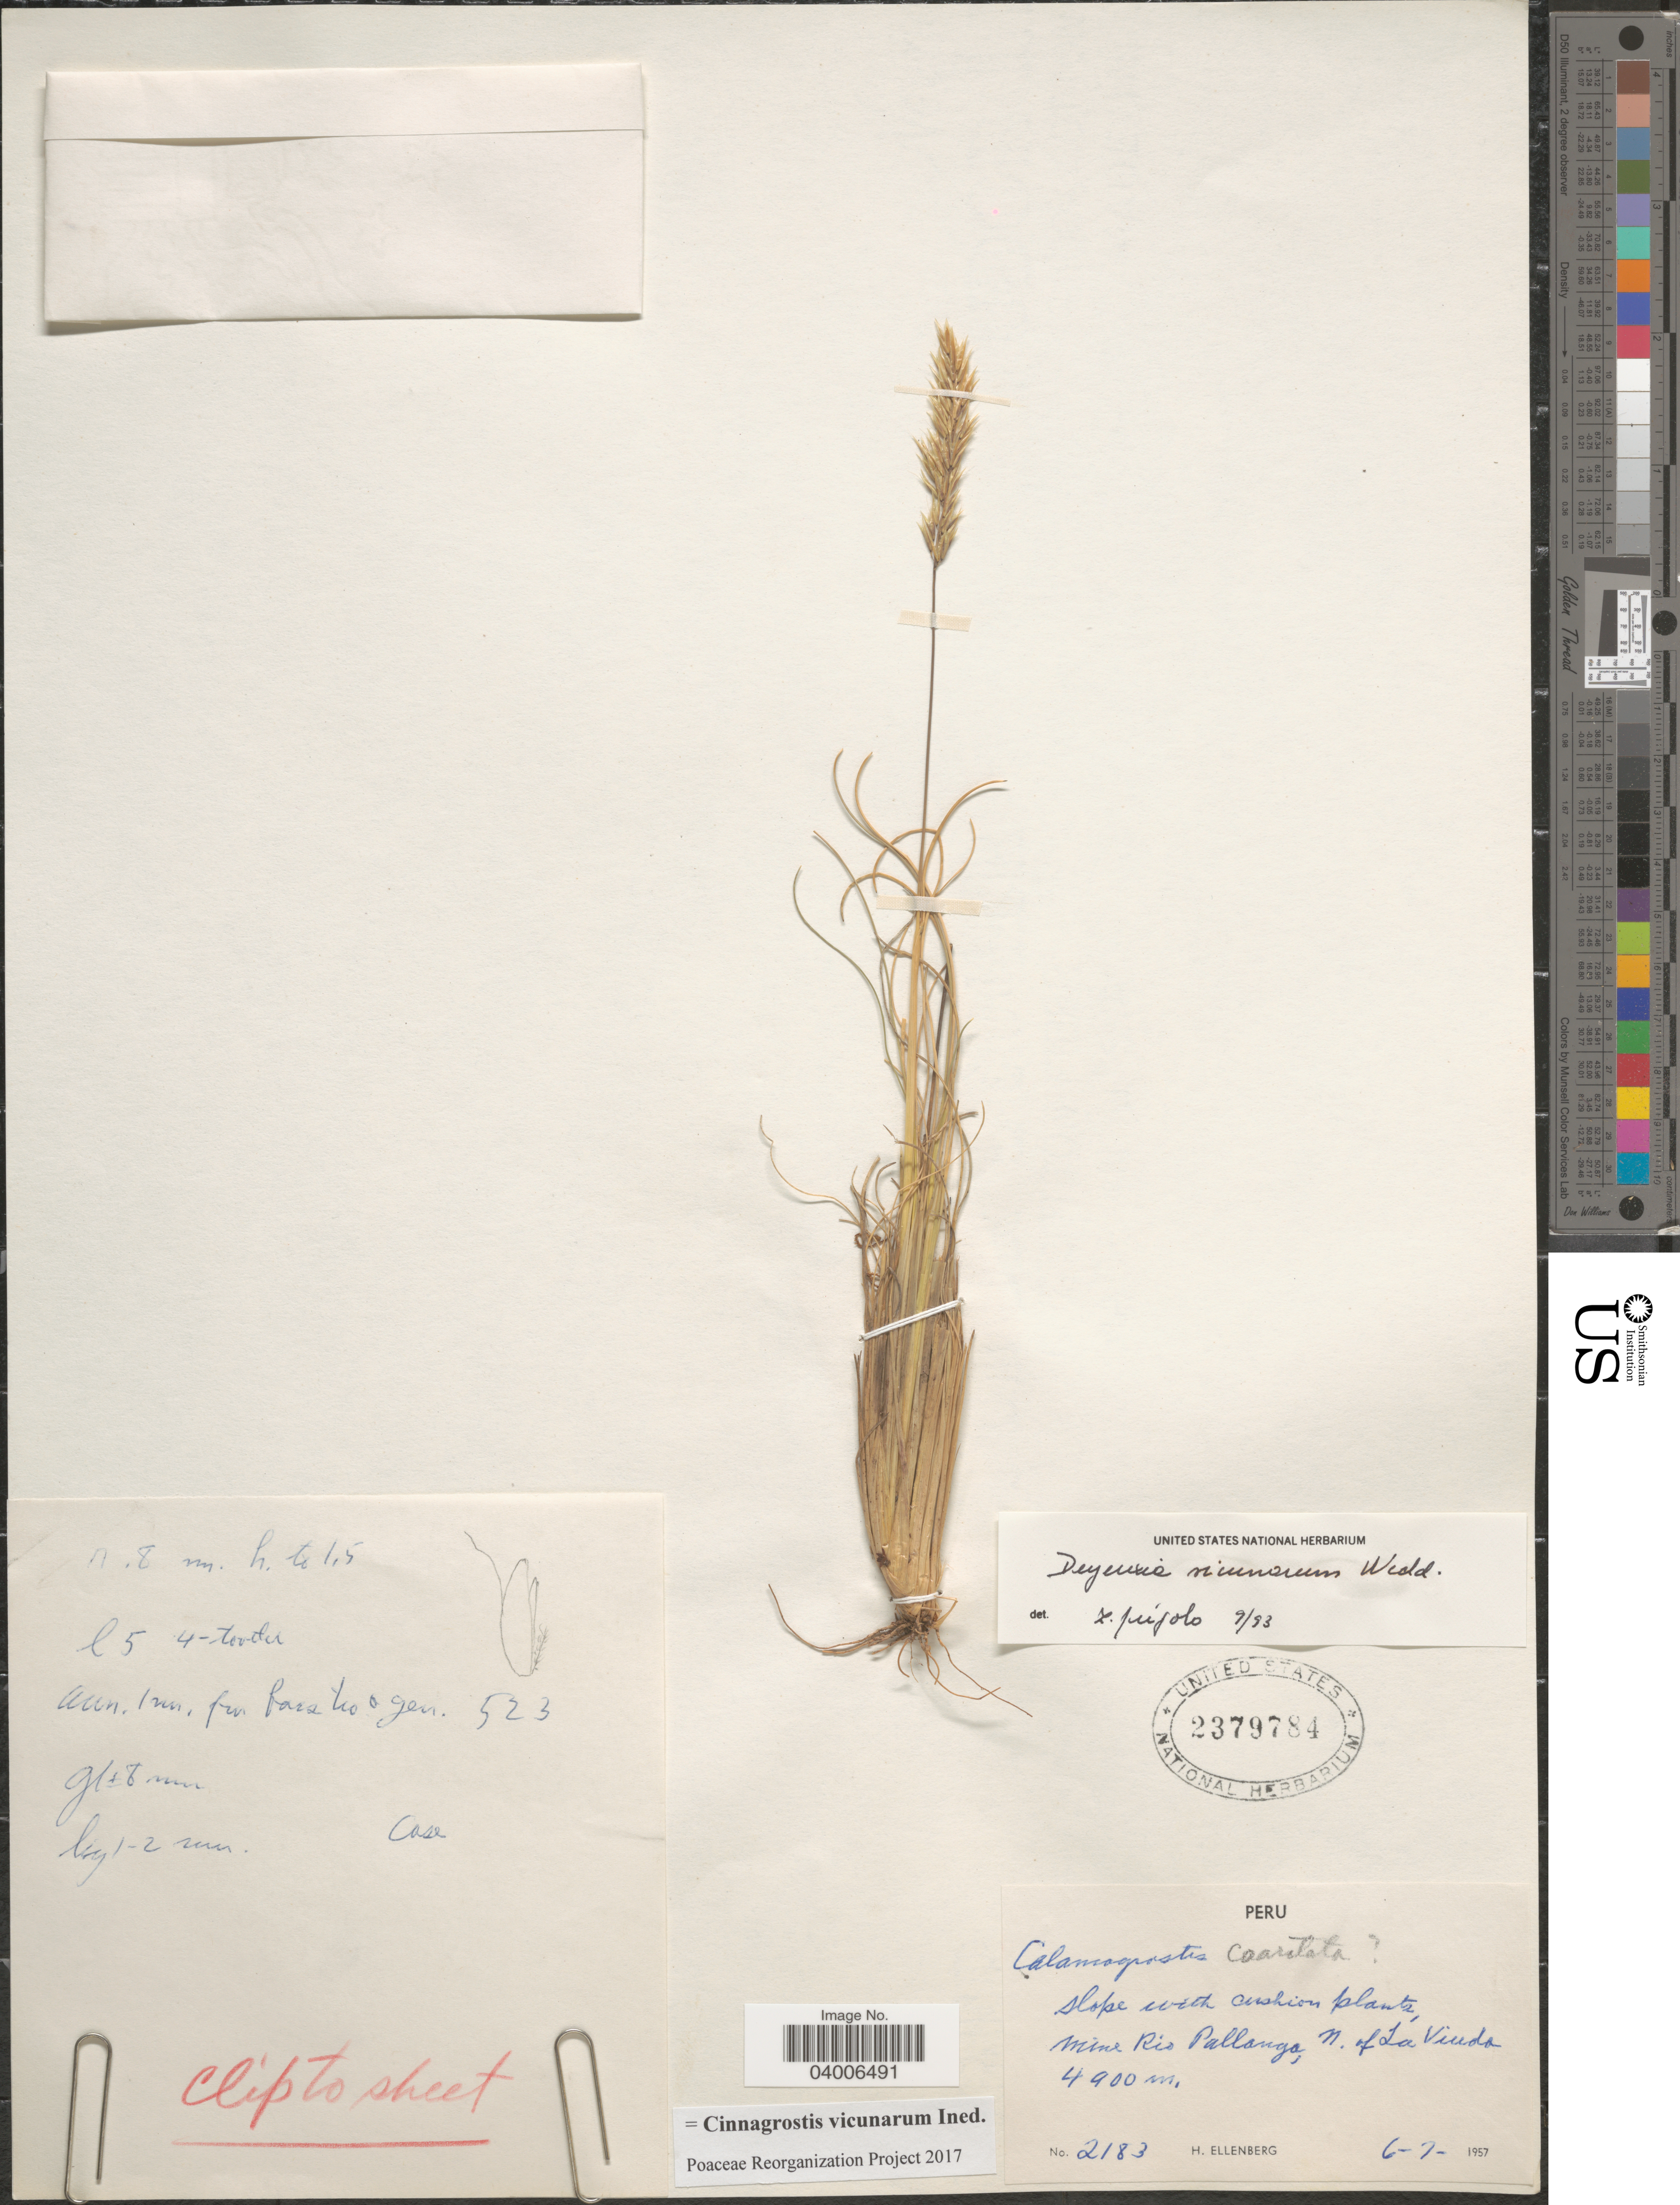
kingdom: Plantae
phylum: Tracheophyta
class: Liliopsida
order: Poales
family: Poaceae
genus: Cinnagrostis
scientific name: Cinnagrostis vicunarum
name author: (Wedd.) P.M. Peterson et al.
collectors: H. Ellenberg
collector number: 2183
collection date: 1957-07-06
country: Peru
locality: Mine Rio Pallanga, N. of La Viuda.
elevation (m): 4900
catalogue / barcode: US 2379784